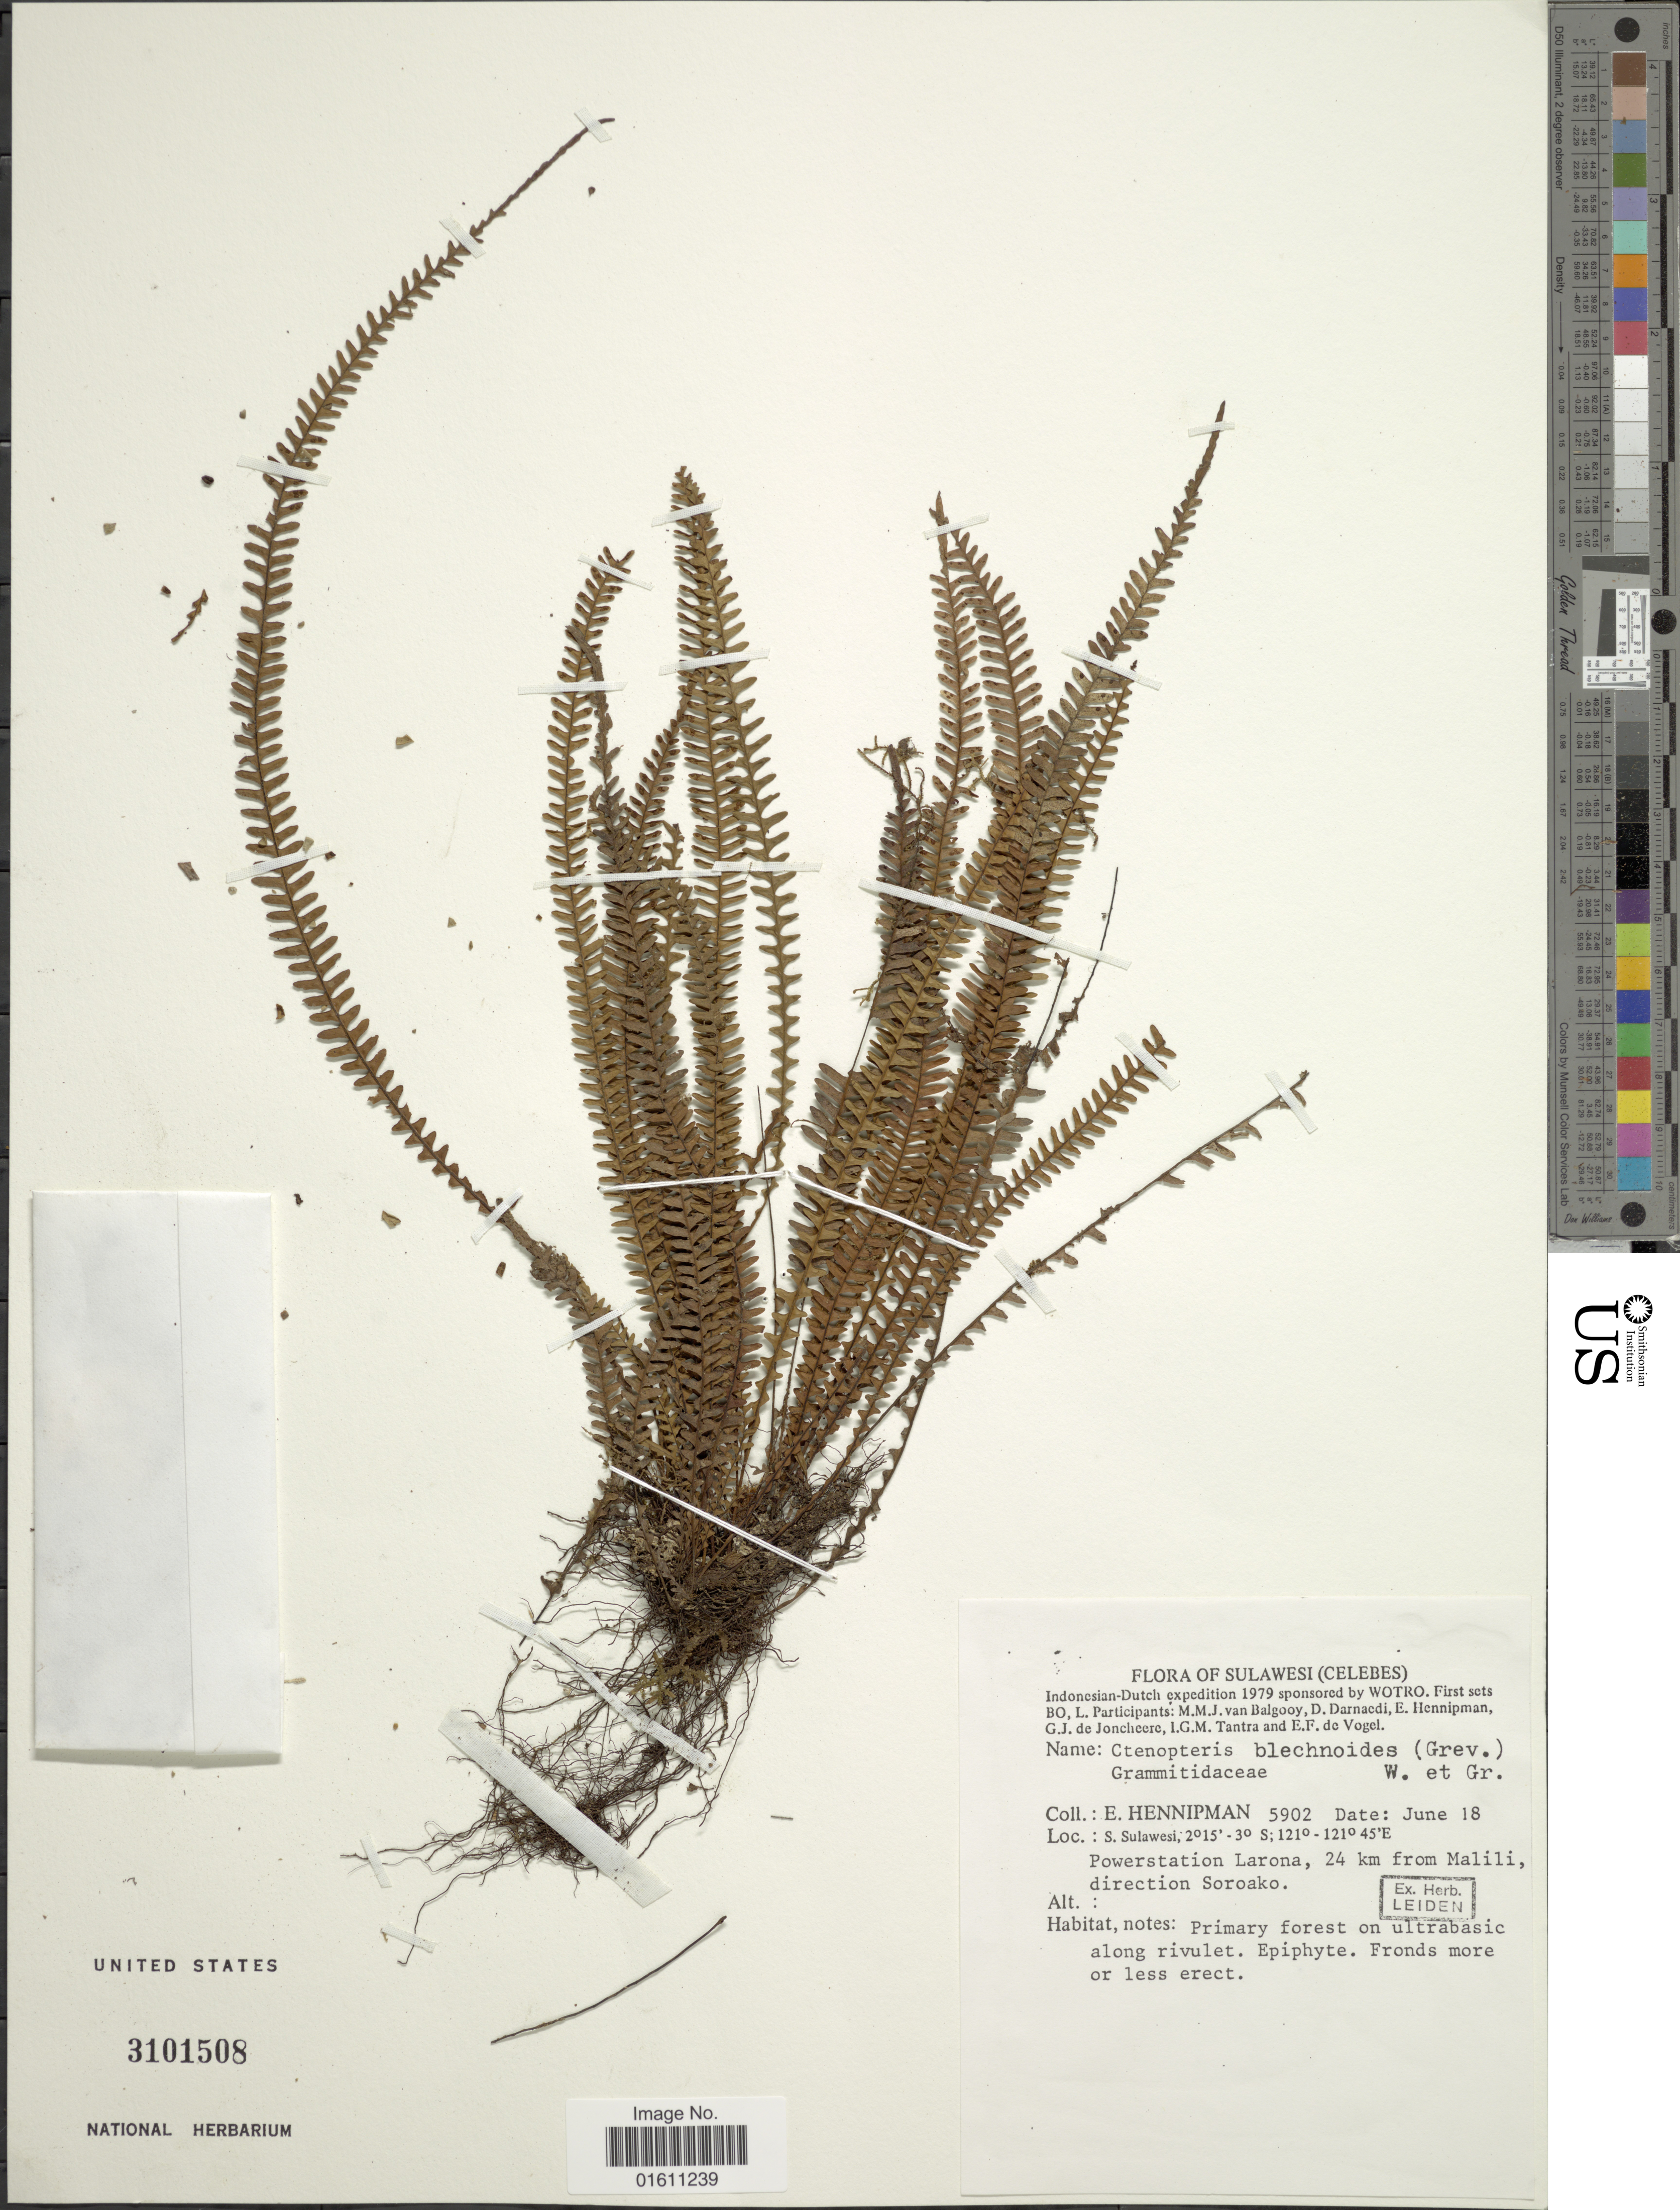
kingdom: Plantae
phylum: Tracheophyta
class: Polypodiopsida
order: Polypodiales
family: Polypodiaceae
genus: Ctenopterella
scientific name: Ctenopterella blechnoides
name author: (Grev.) Parris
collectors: E. Hennipman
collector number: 5902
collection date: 1979-06-19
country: Indonesia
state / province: Sulawesi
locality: Sulawesi (Celebes), S. Sulawesi, Powerstation Larona, 24 km from Malili, direction Soroako.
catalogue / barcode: US 3101508